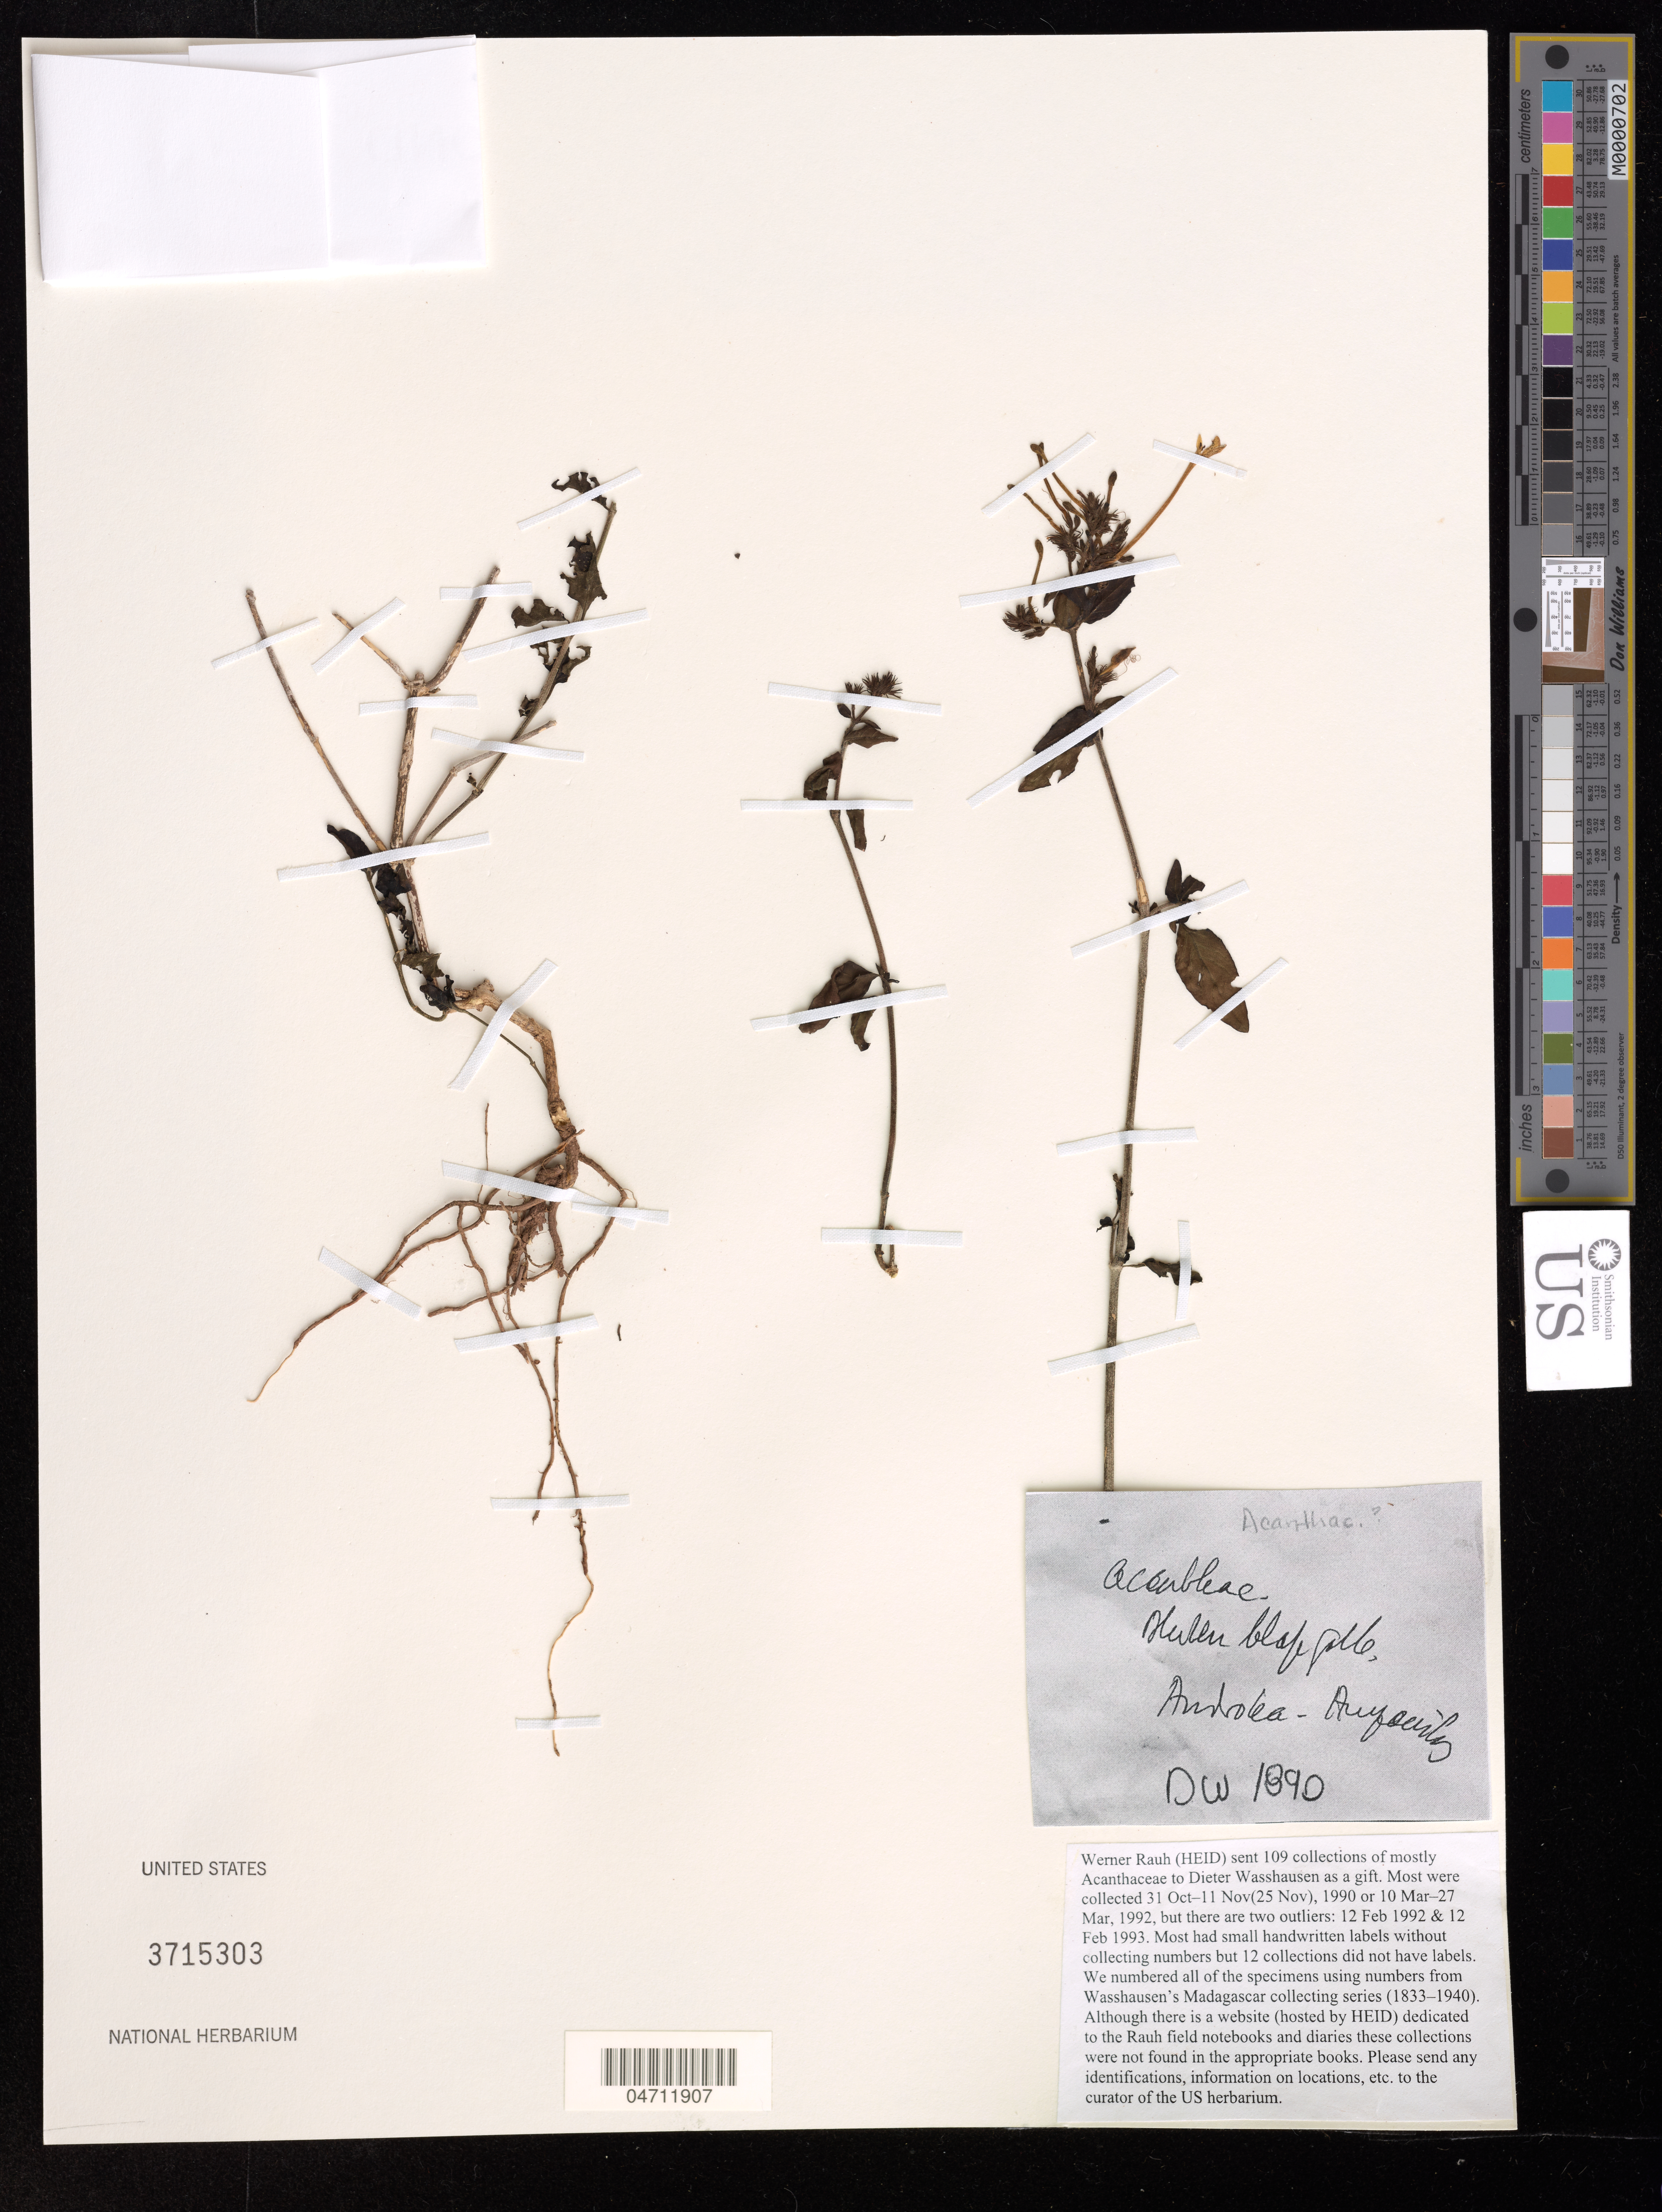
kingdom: Plantae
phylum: Tracheophyta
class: Magnoliopsida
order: Lamiales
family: Acanthaceae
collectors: W. Rauh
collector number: DW 1890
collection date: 1992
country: Madagascar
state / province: Tulear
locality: Androka, Ampanihy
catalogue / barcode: US 3715303